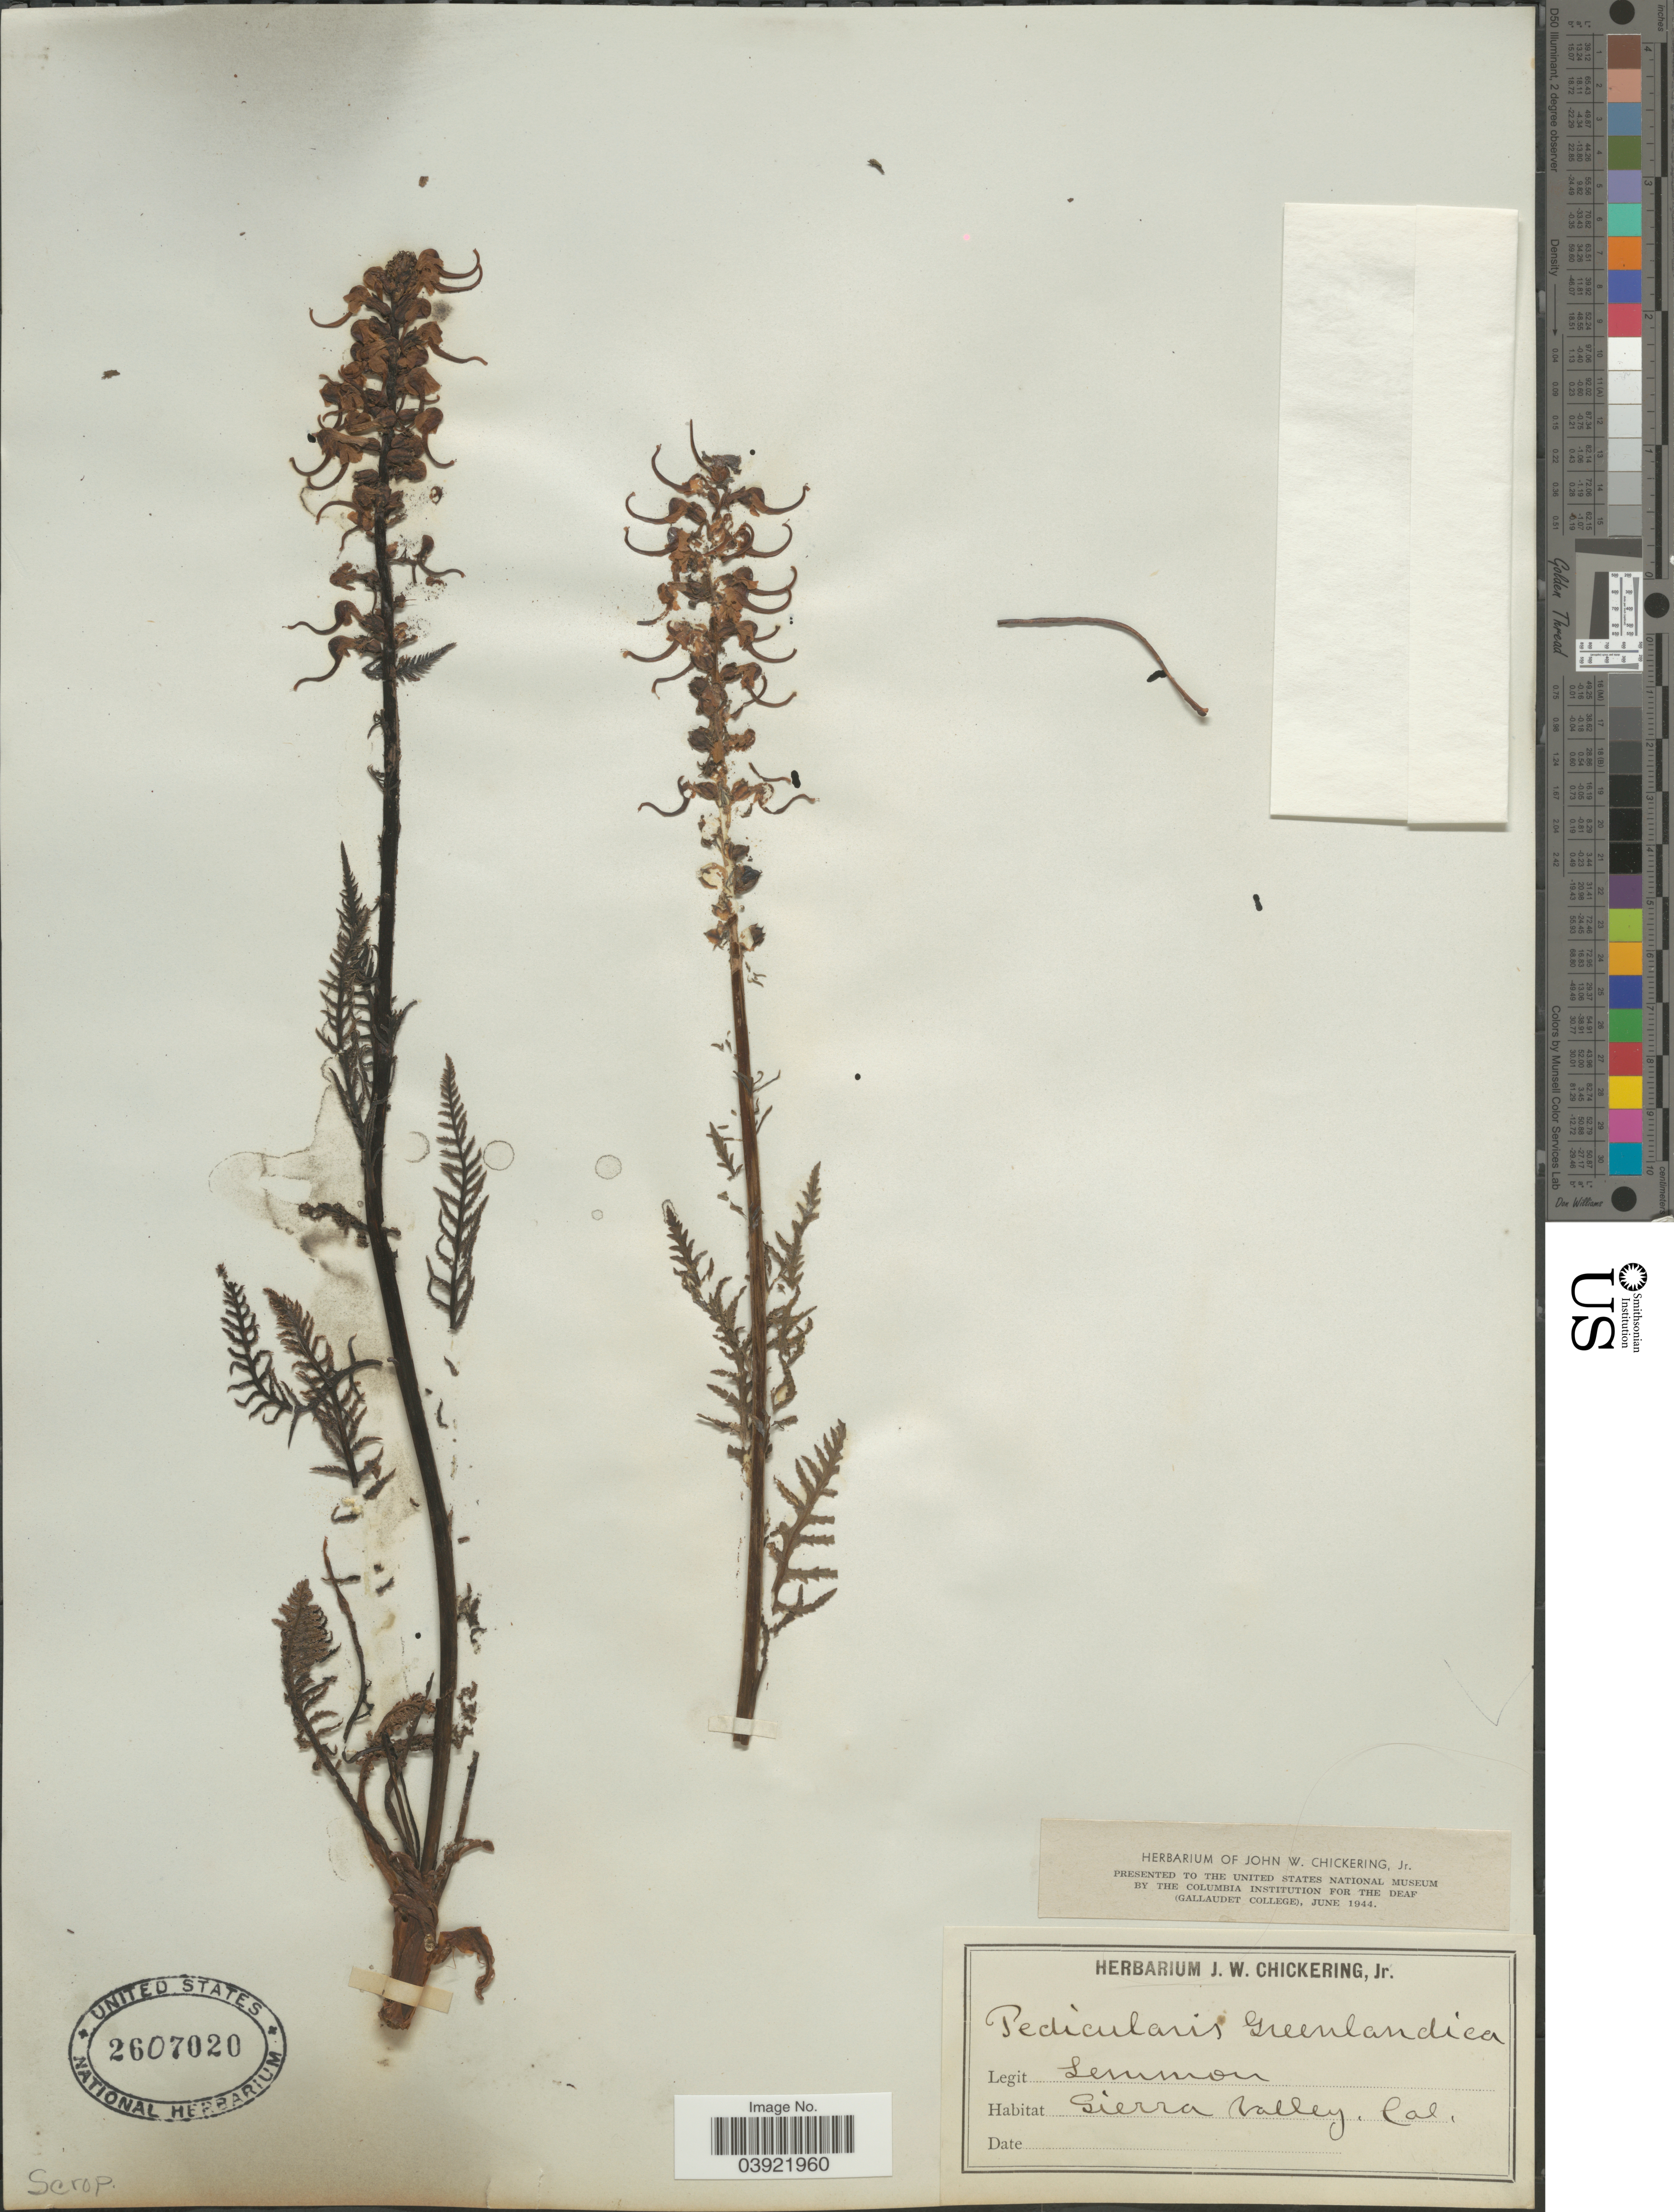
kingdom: Plantae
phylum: Tracheophyta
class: Magnoliopsida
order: Lamiales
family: Orobanchaceae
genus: Pedicularis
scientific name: Pedicularis groenlandica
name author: Retz.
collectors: -- Lemmon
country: United States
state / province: California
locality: Sierra Valley.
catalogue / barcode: US 2607020